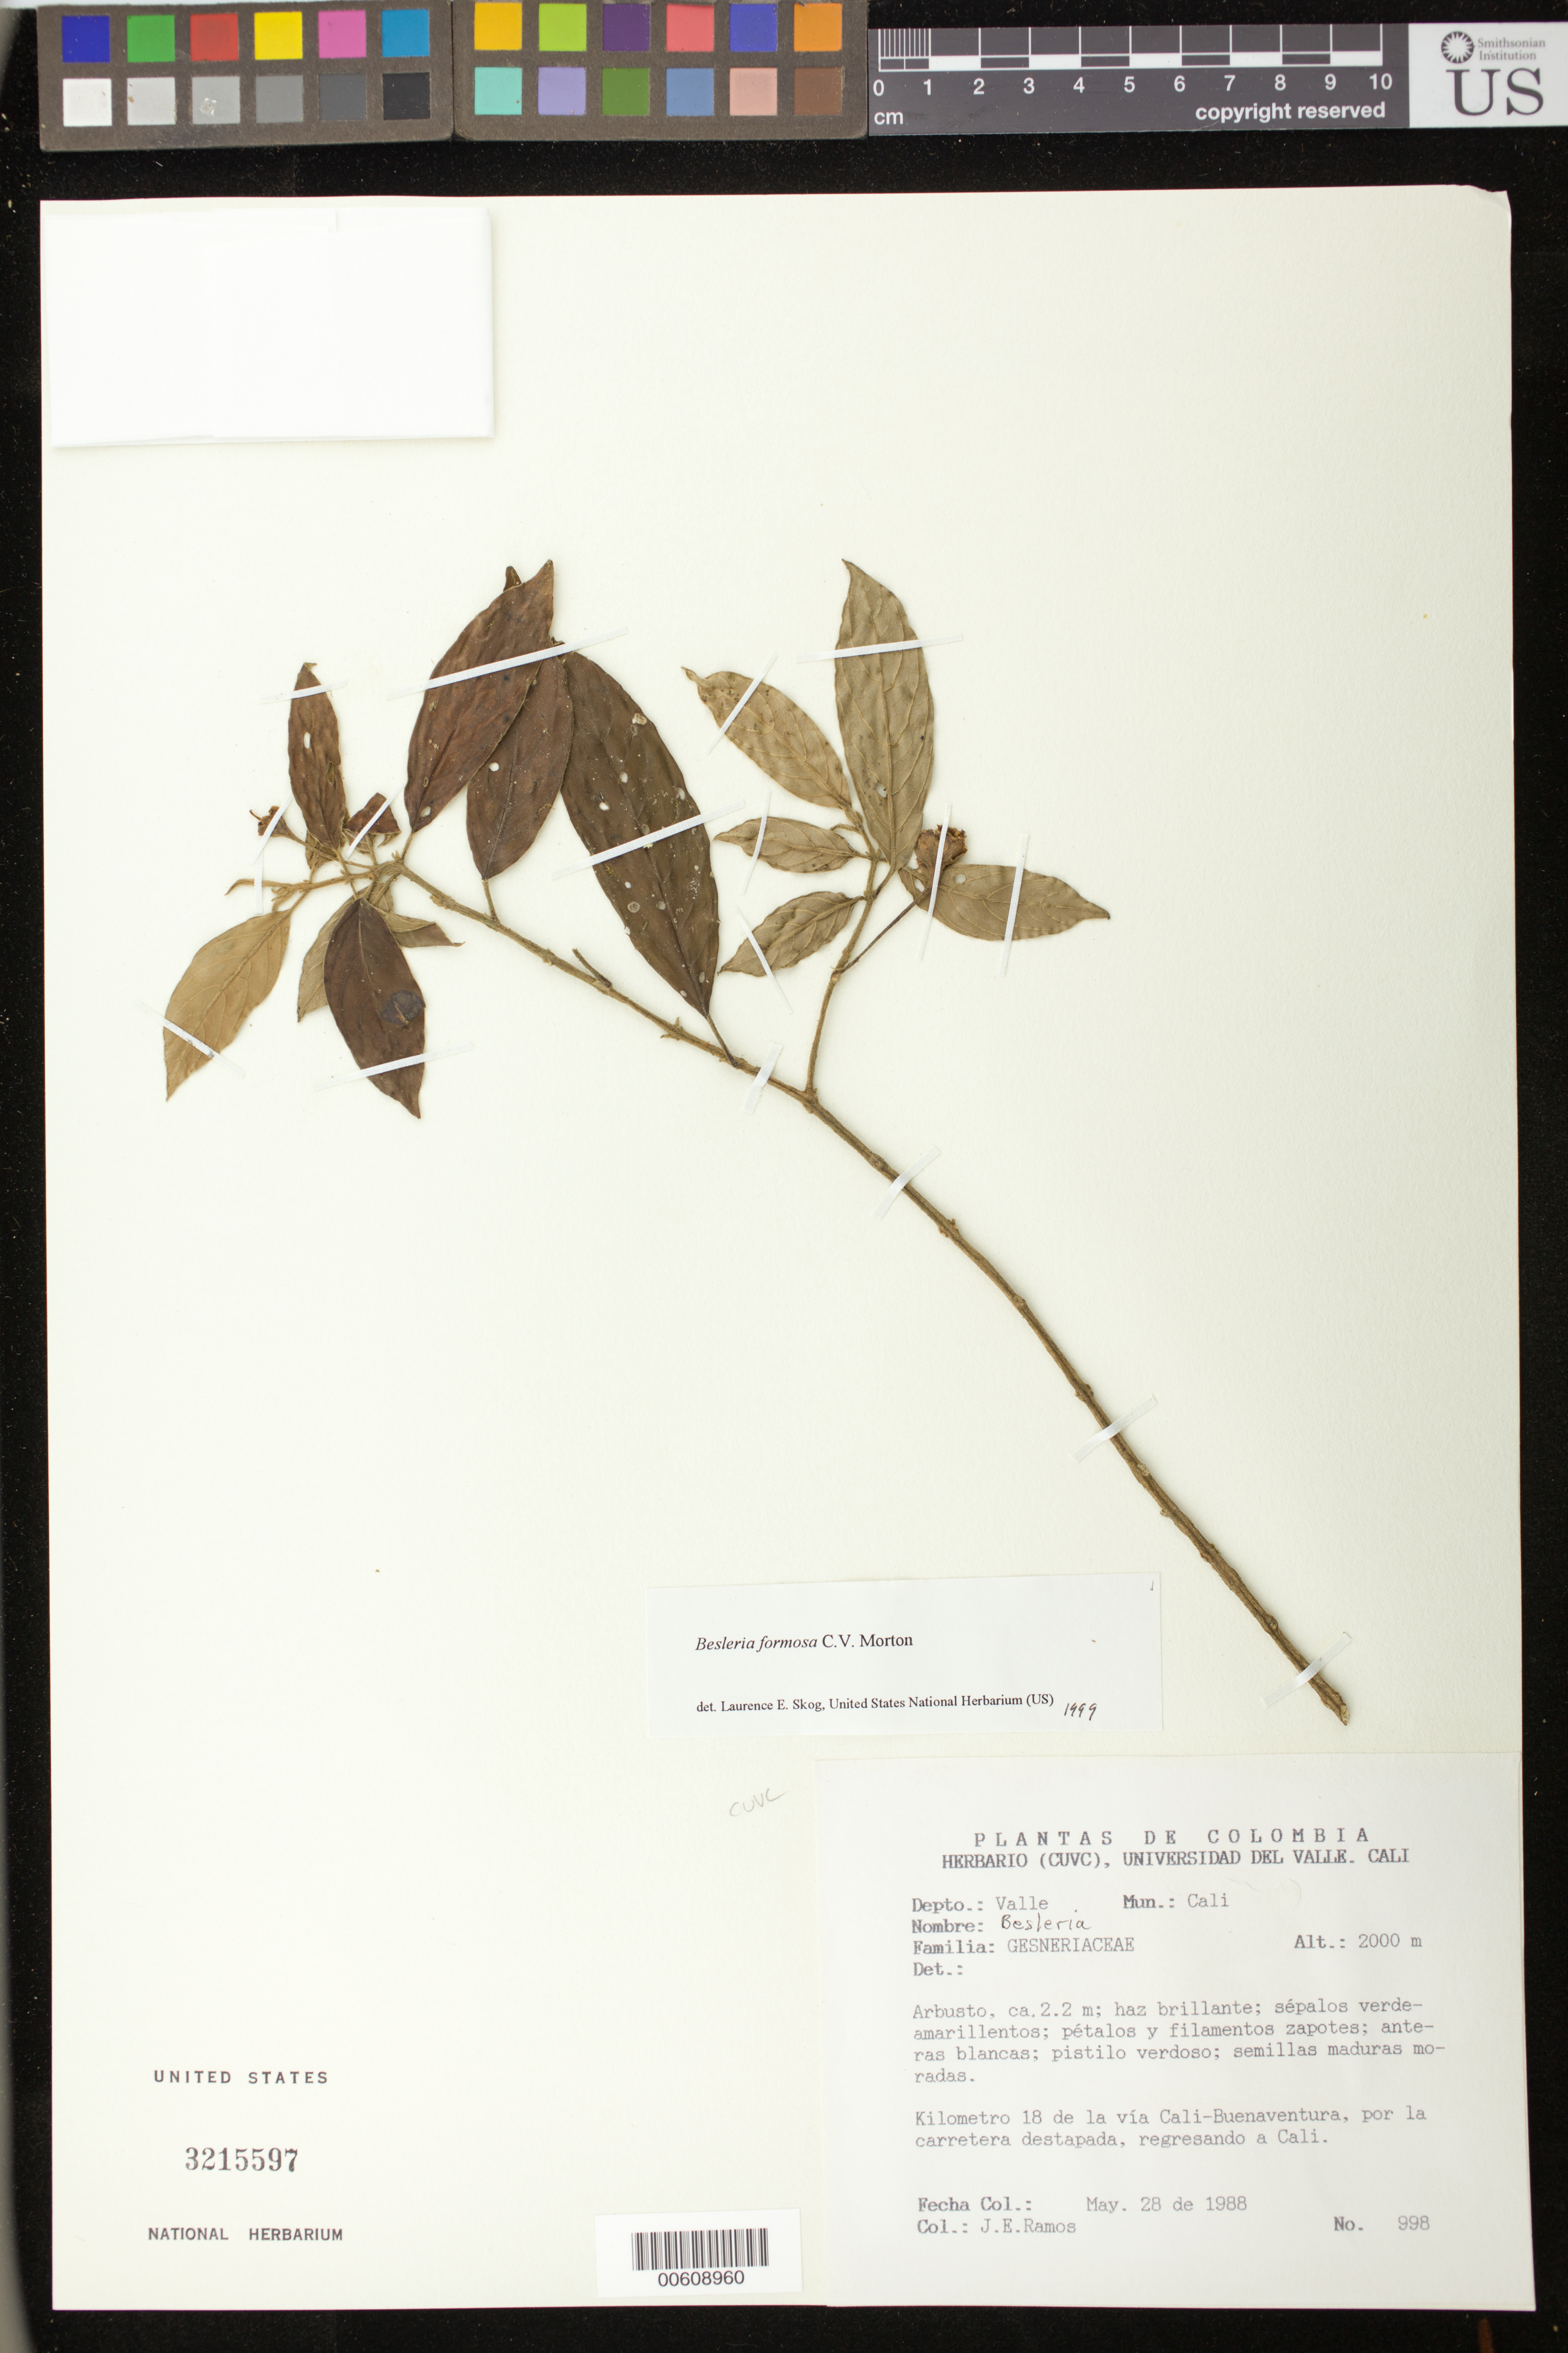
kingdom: Plantae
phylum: Tracheophyta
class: Magnoliopsida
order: Lamiales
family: Gesneriaceae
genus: Besleria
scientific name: Besleria amabilis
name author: C.V. Morton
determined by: Skog, Laurence E.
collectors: J. E. Ramos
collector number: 998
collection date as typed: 28 May 1988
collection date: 1988-05-28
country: Colombia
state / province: Valle del Cauca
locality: Mpio. Cali; Km 18 de la vía Cali - Buenaventura, por la carretera destapada, regresando a Cali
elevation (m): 2000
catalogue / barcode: US 3215597